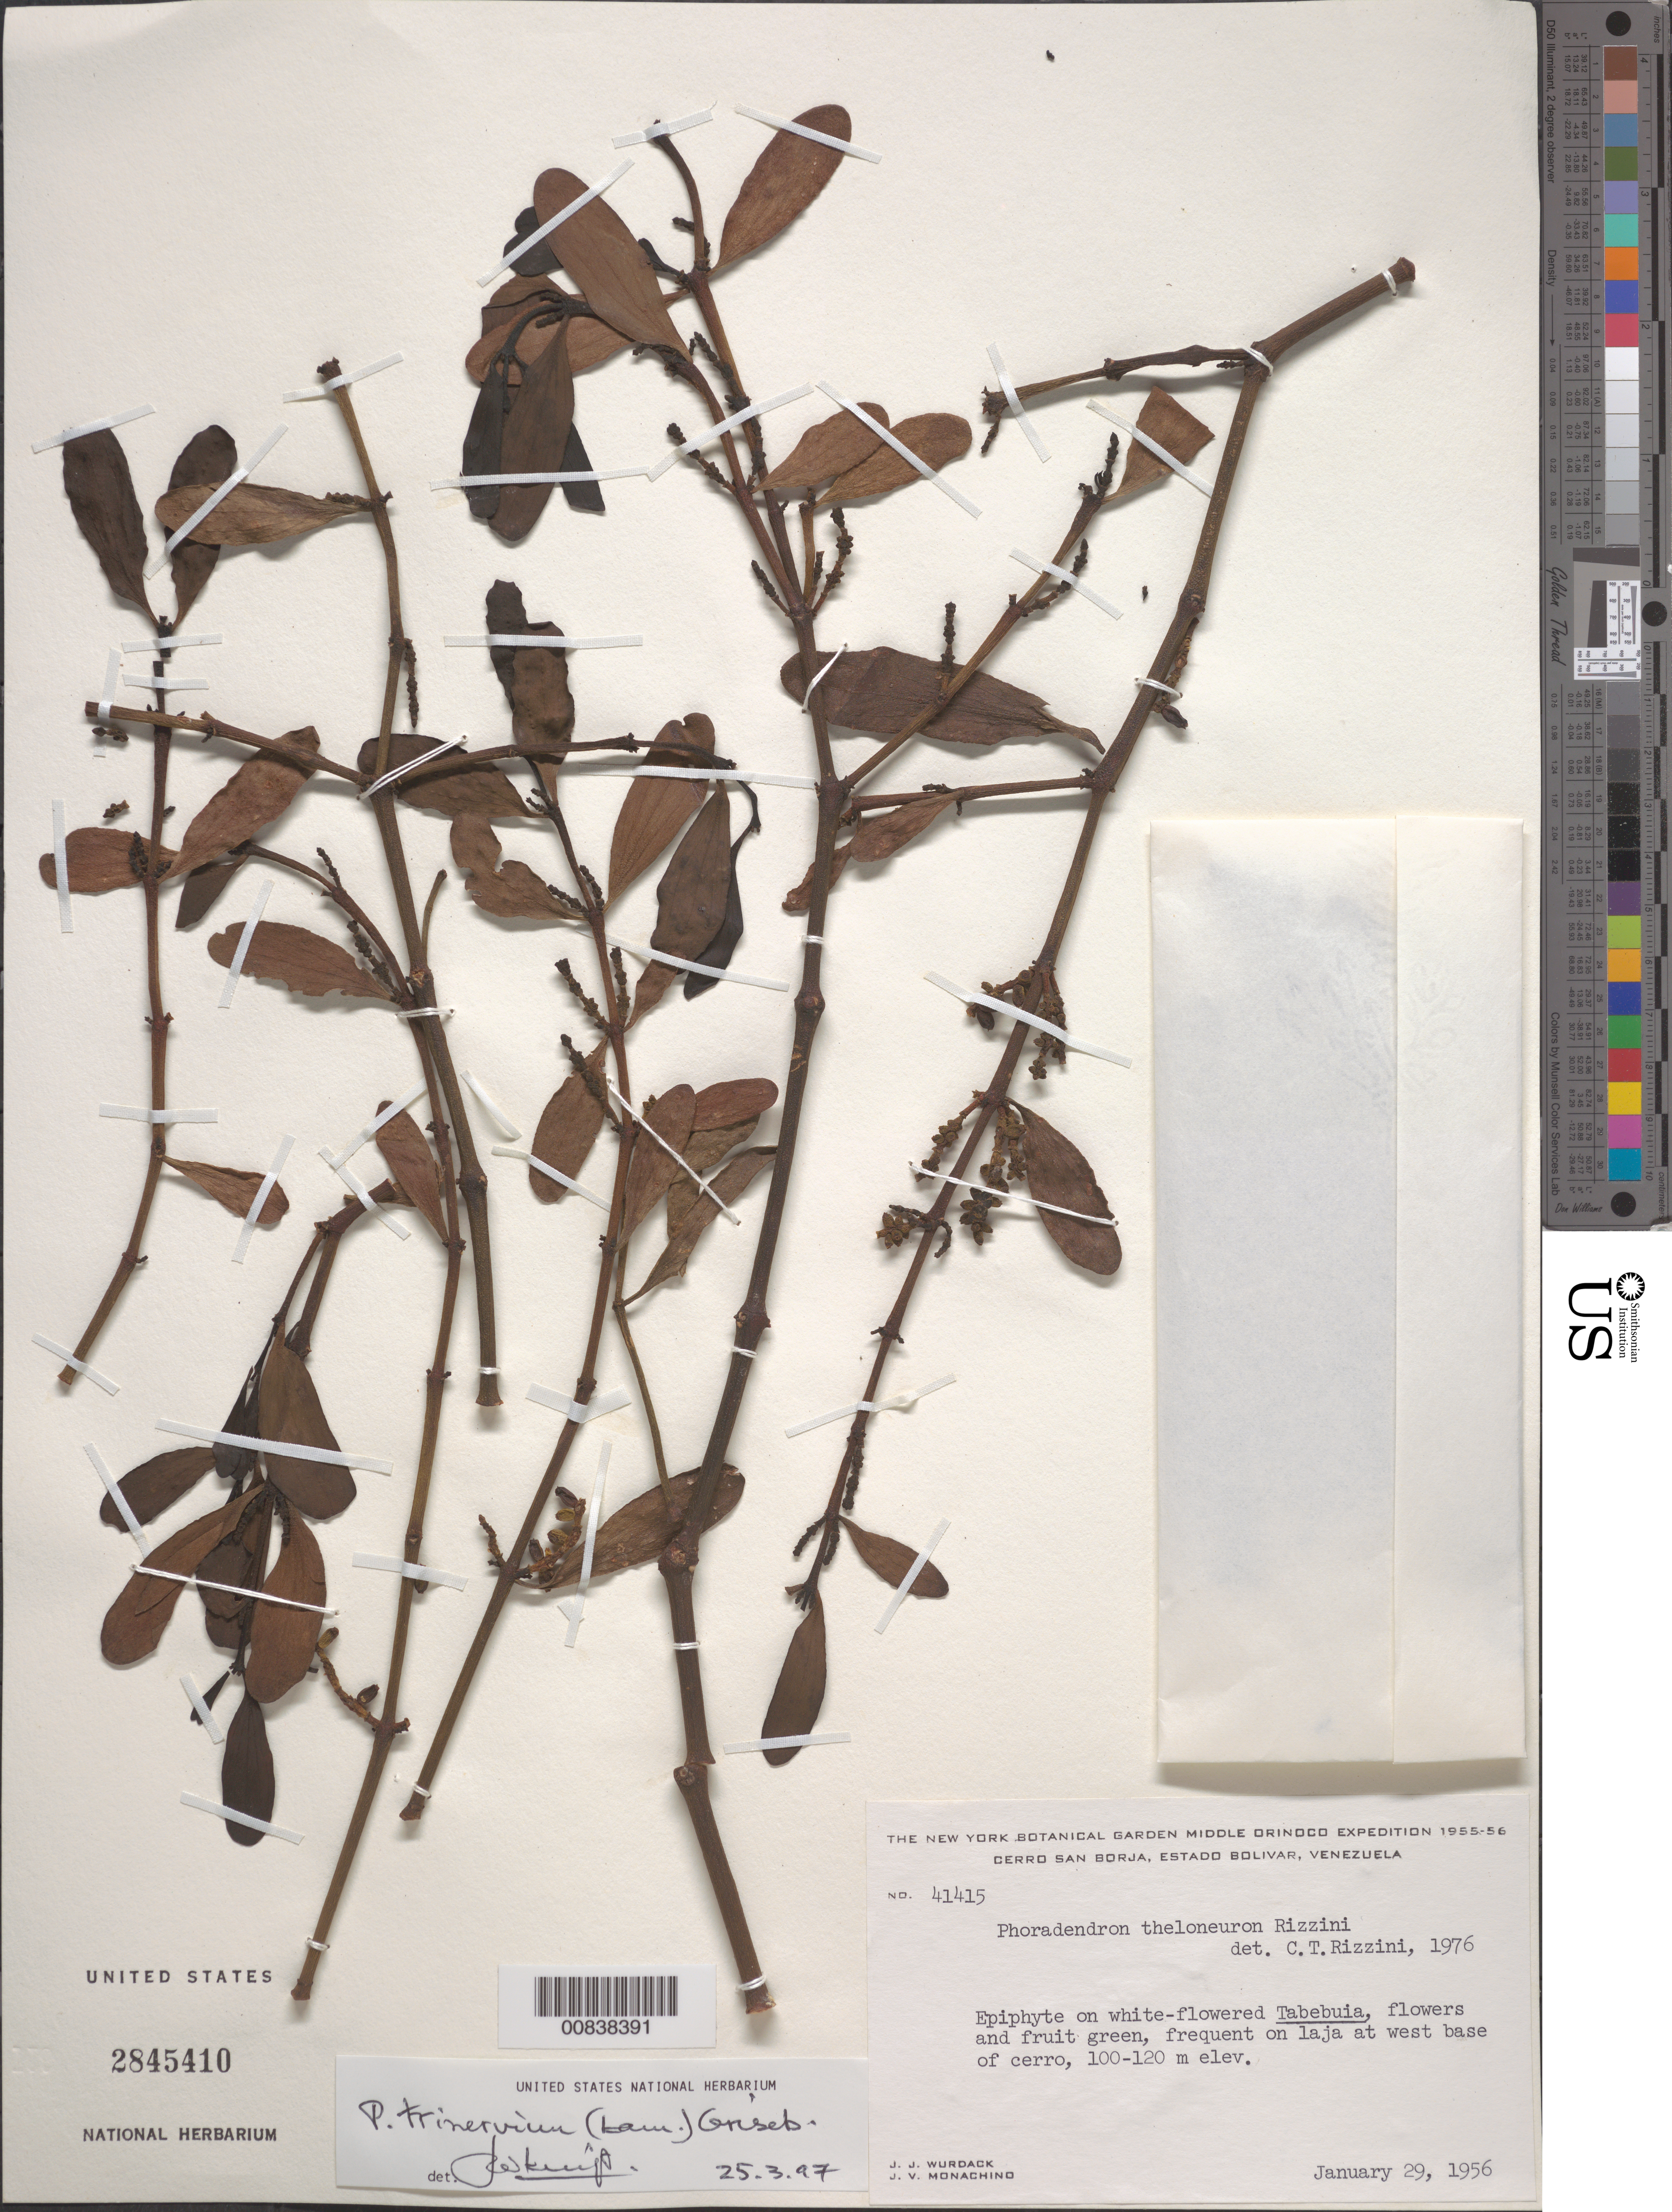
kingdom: Plantae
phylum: Tracheophyta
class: Magnoliopsida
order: Santalales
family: Viscaceae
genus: Phoradendron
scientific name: Phoradendron trinervium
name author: (Lam.) Griseb.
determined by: Kuijt, Job, (CANADA)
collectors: J. J. Wurdack & J. V. Monachino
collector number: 41415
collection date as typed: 29-Jan-56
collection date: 1956-01-29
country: Venezuela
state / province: Bolívar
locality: Cerro San Borja, Río Orinoco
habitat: Laja at west base of cerro; on white-flowered Tabebuia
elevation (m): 100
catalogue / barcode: US 2845410